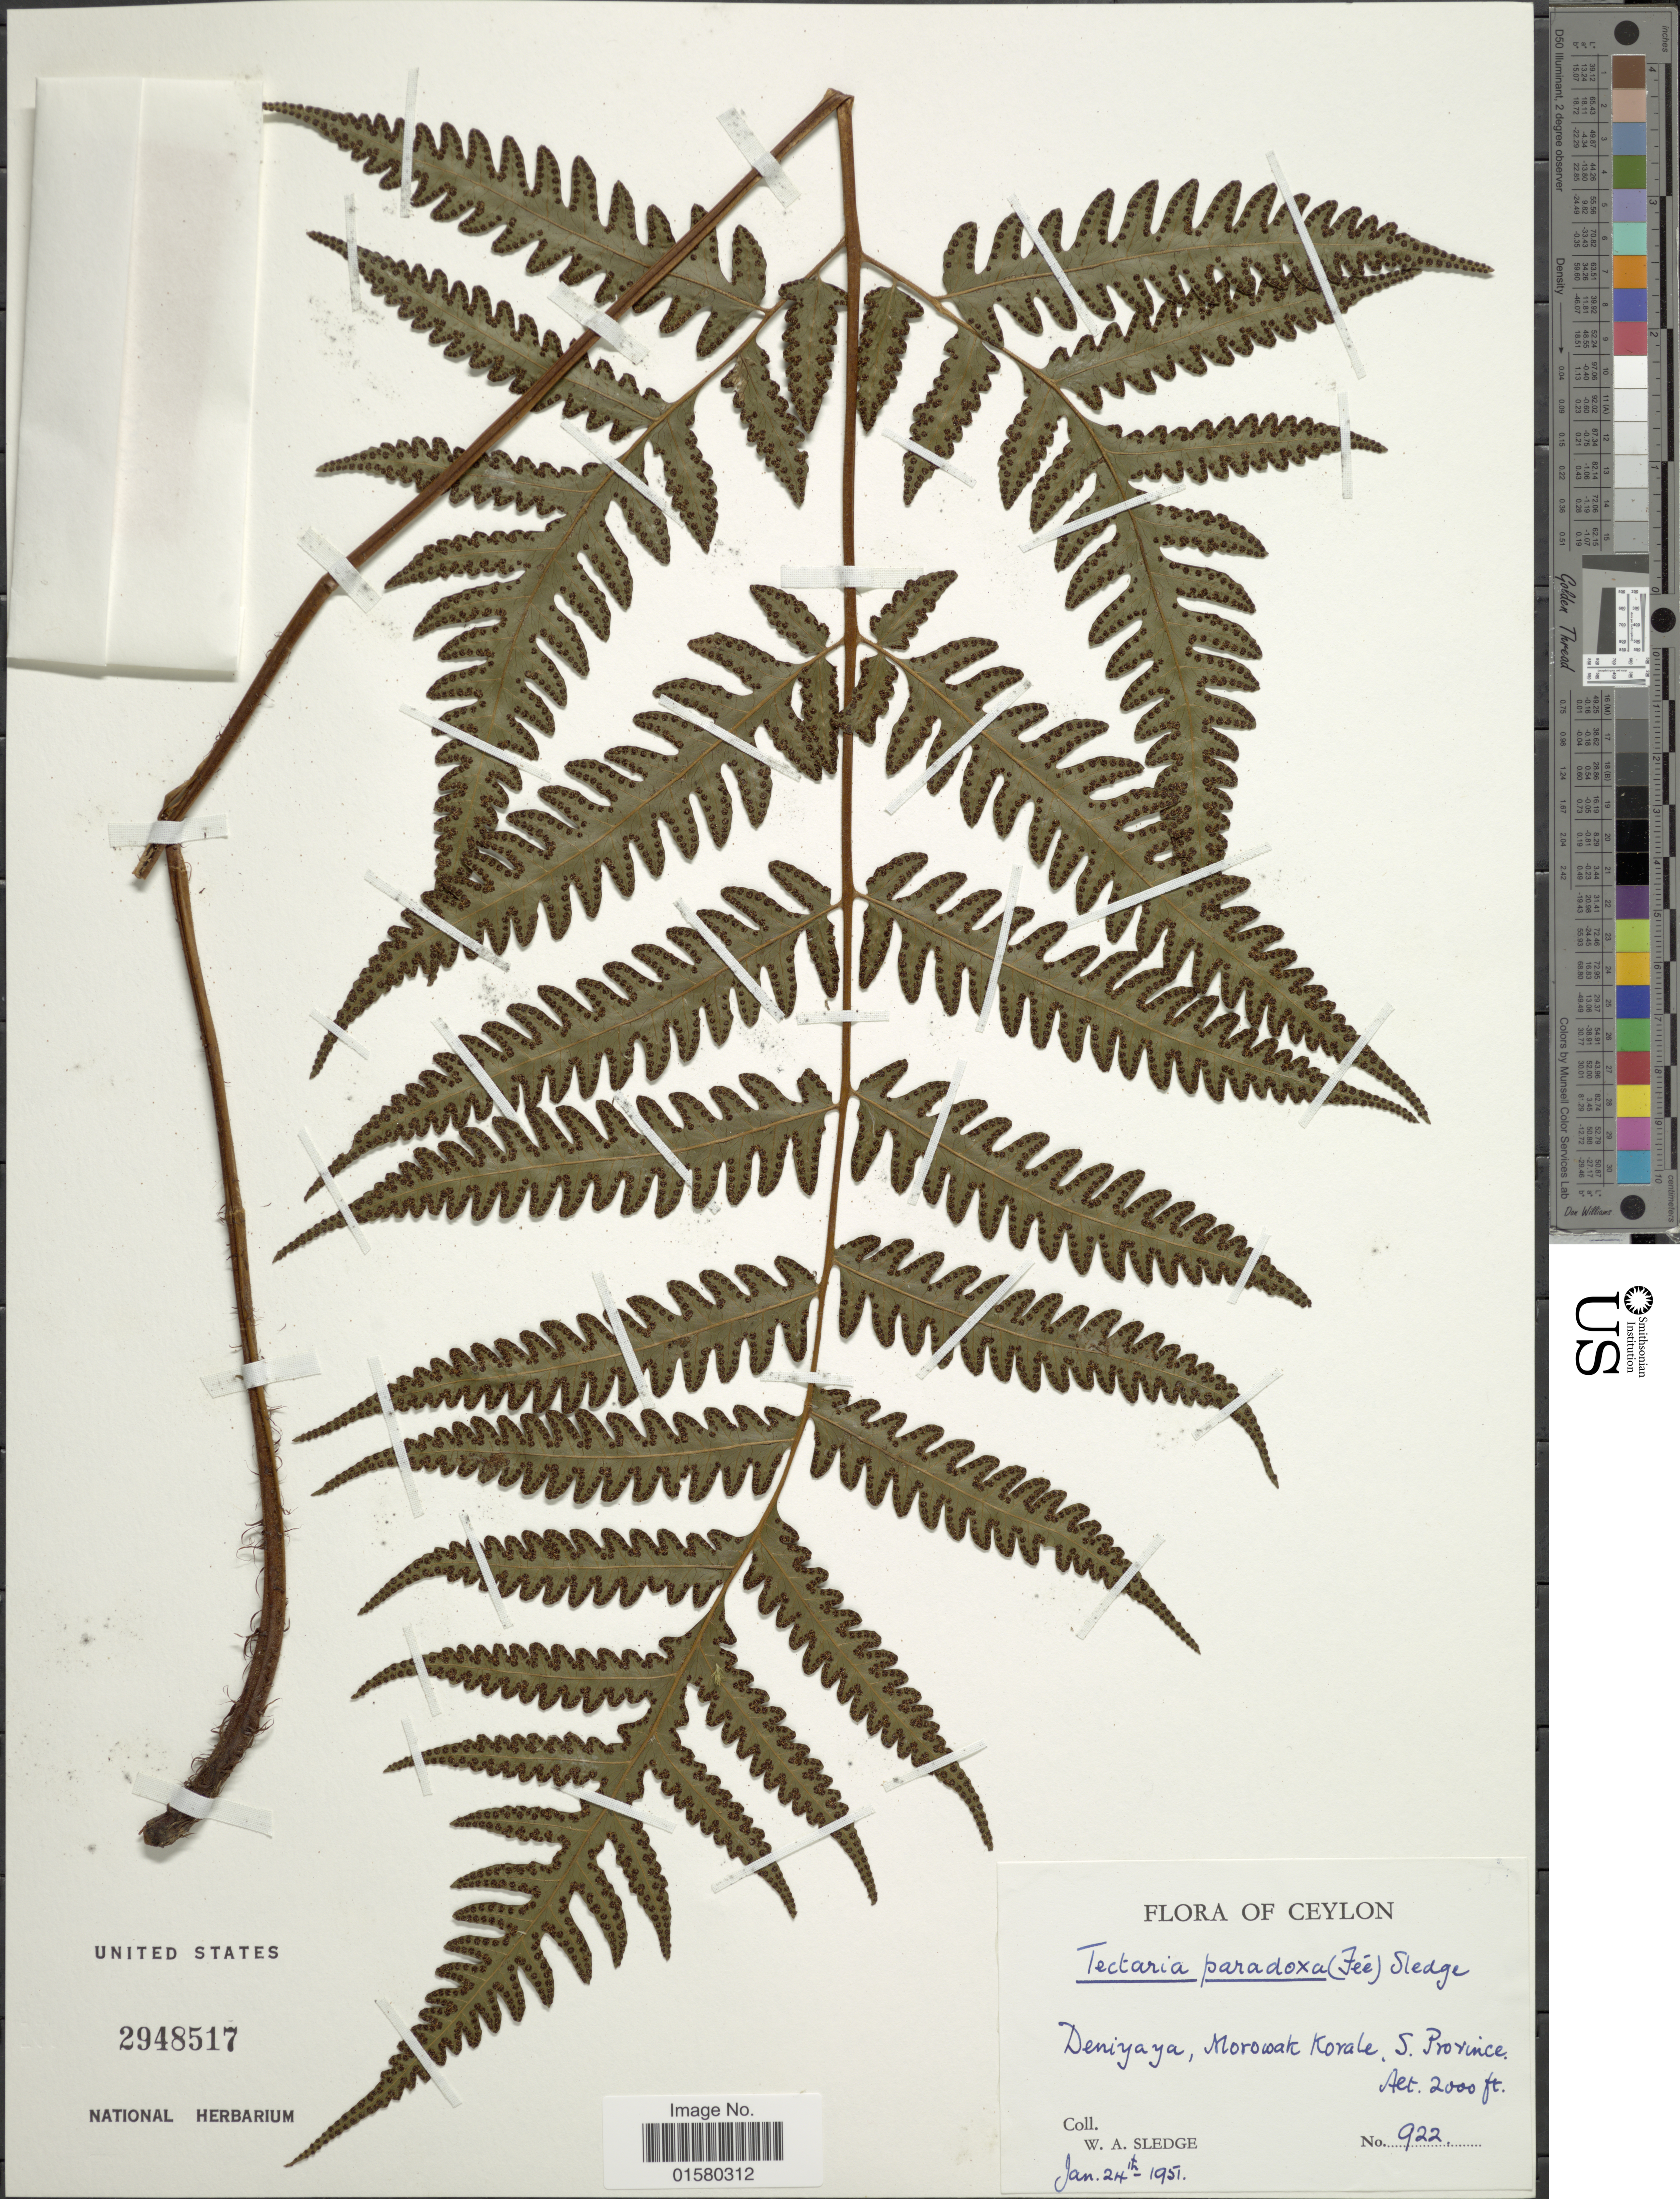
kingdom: Plantae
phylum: Tracheophyta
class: Polypodiopsida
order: Polypodiales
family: Tectariaceae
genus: Tectaria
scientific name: Tectaria paradoxa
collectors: W. A. Sledge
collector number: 922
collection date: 1951-01-24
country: Sri Lanka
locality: Ceylon, Deniyaya, Morowak Korale, S. Province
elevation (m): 610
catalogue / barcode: US 2948517